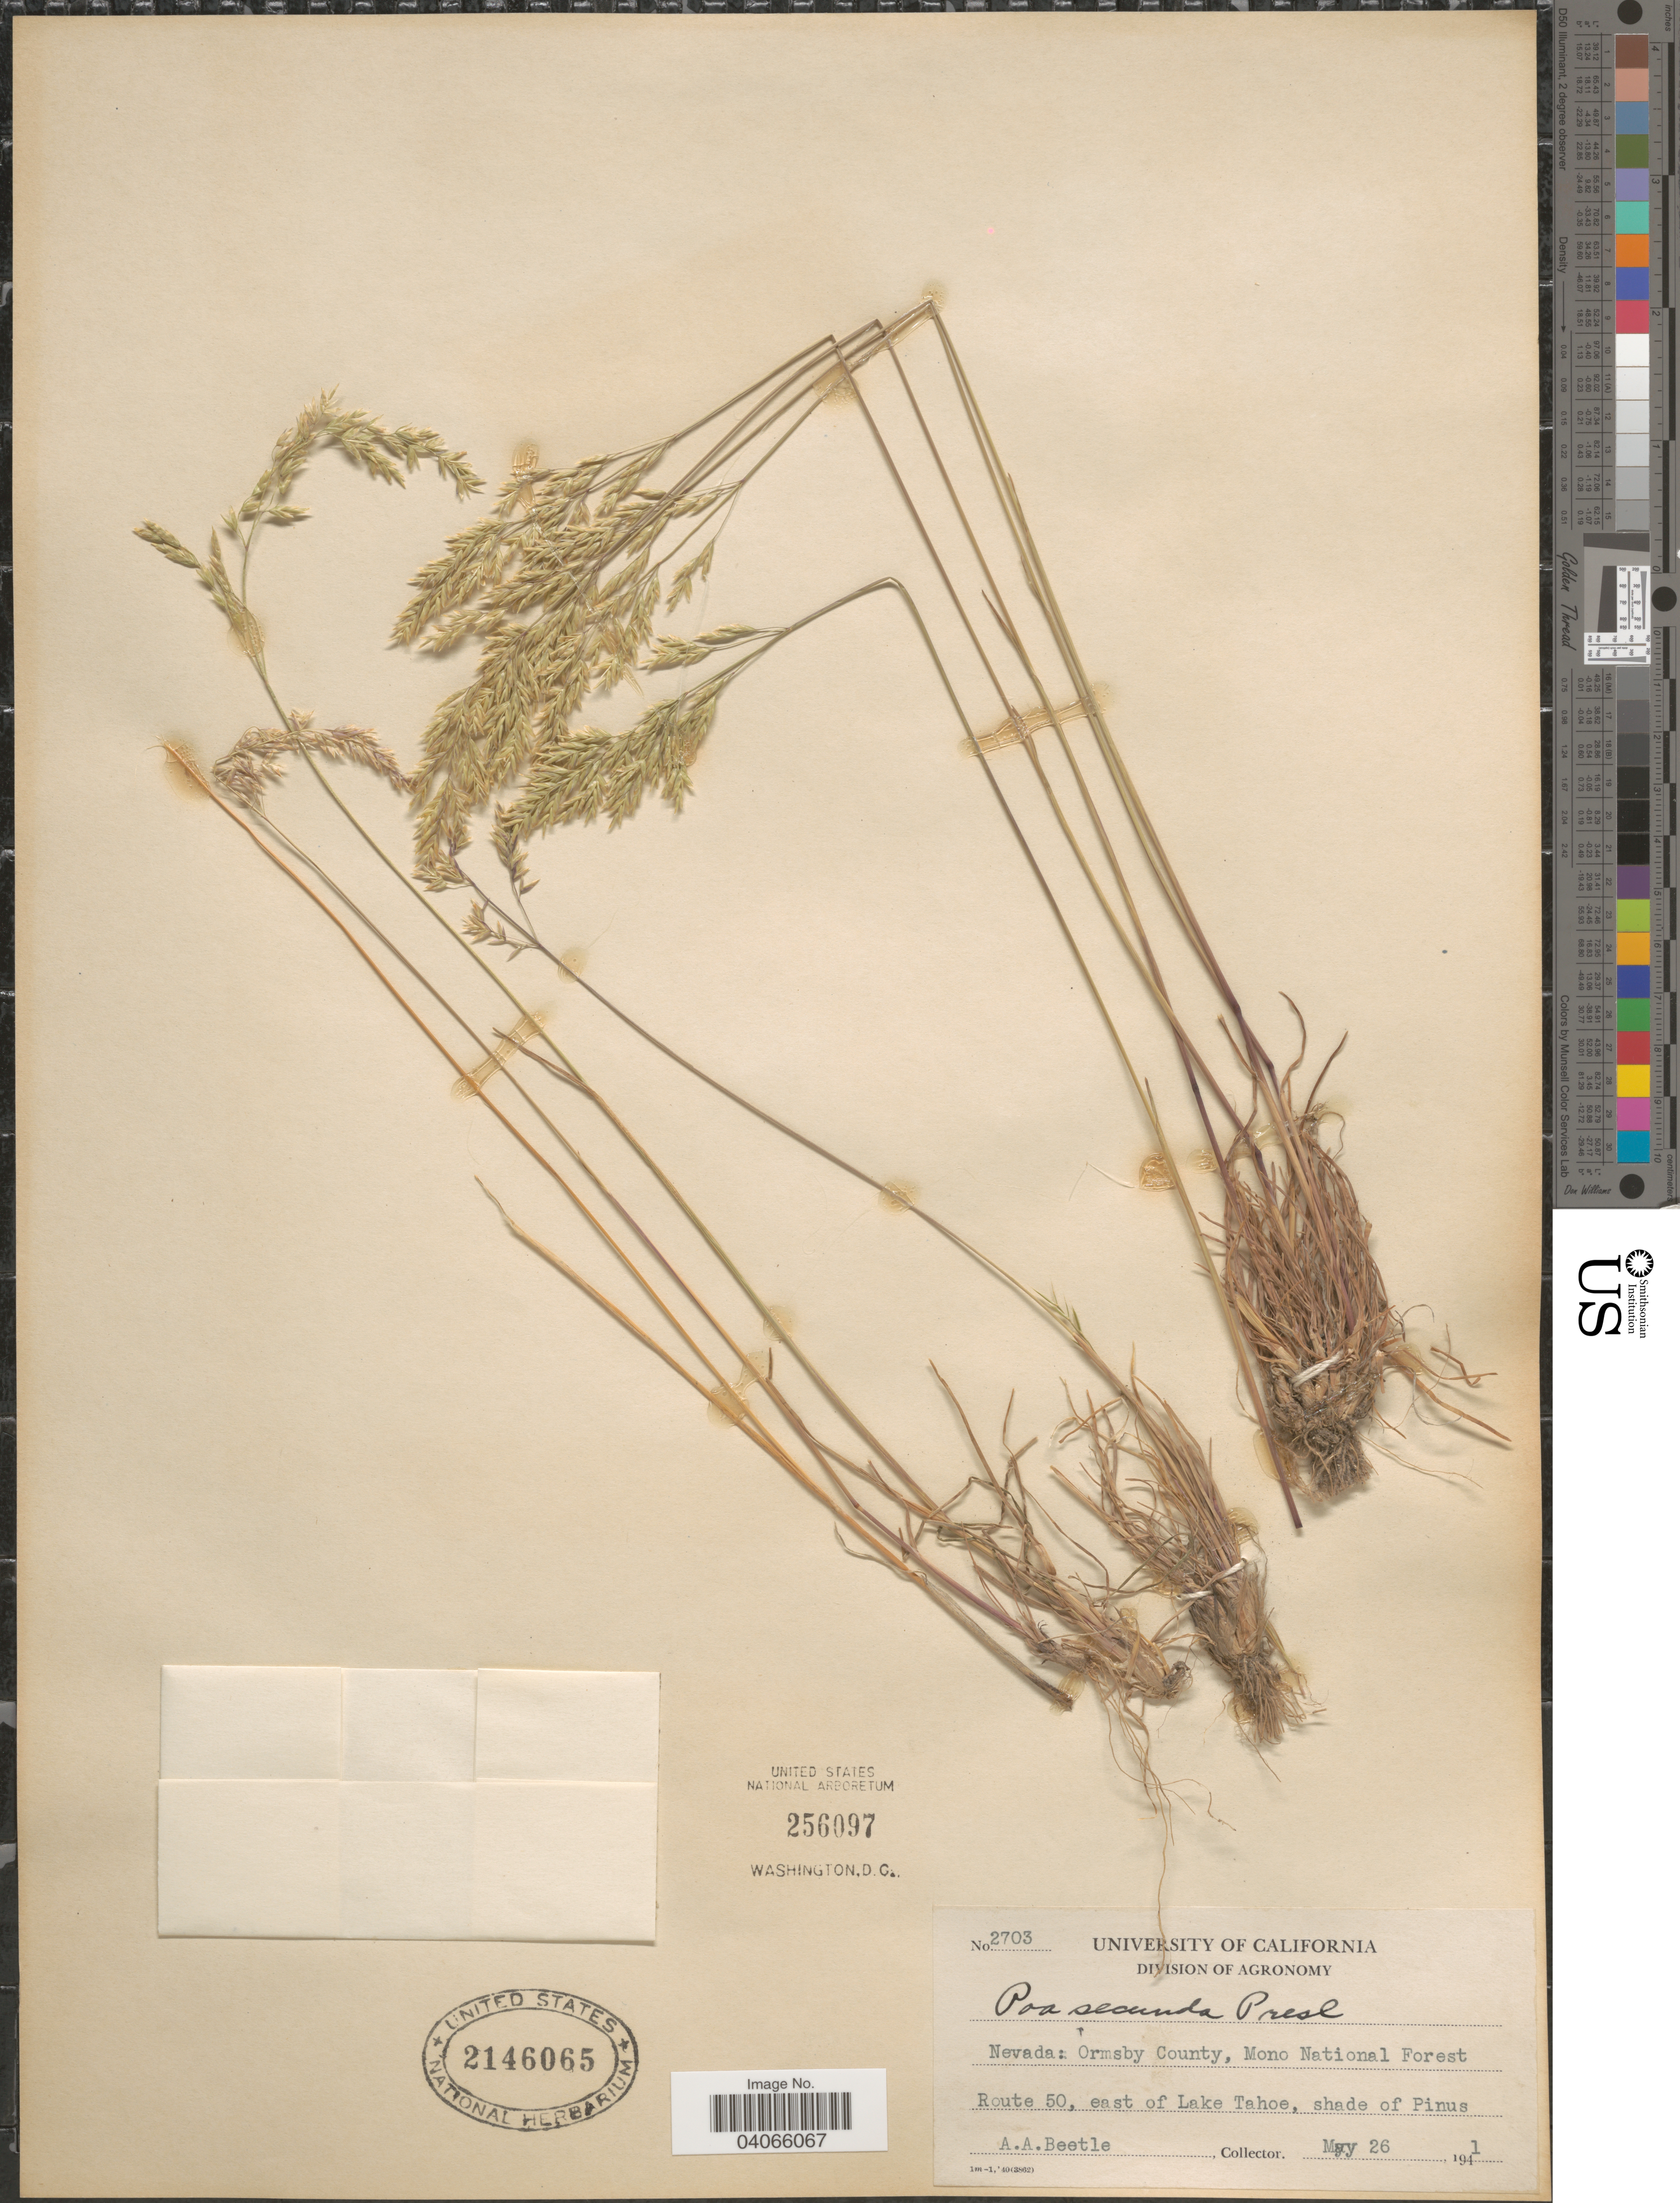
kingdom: Plantae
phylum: Tracheophyta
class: Liliopsida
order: Poales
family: Poaceae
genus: Poa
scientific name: Poa secunda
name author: J. Presl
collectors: A. A. Beetle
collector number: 2703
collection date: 1941-05-26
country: United States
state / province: Nevada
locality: Ormsby County, Mono National Forest. Route 50, east of Lake Tahoe, shade of Pinus.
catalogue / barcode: US 2146065